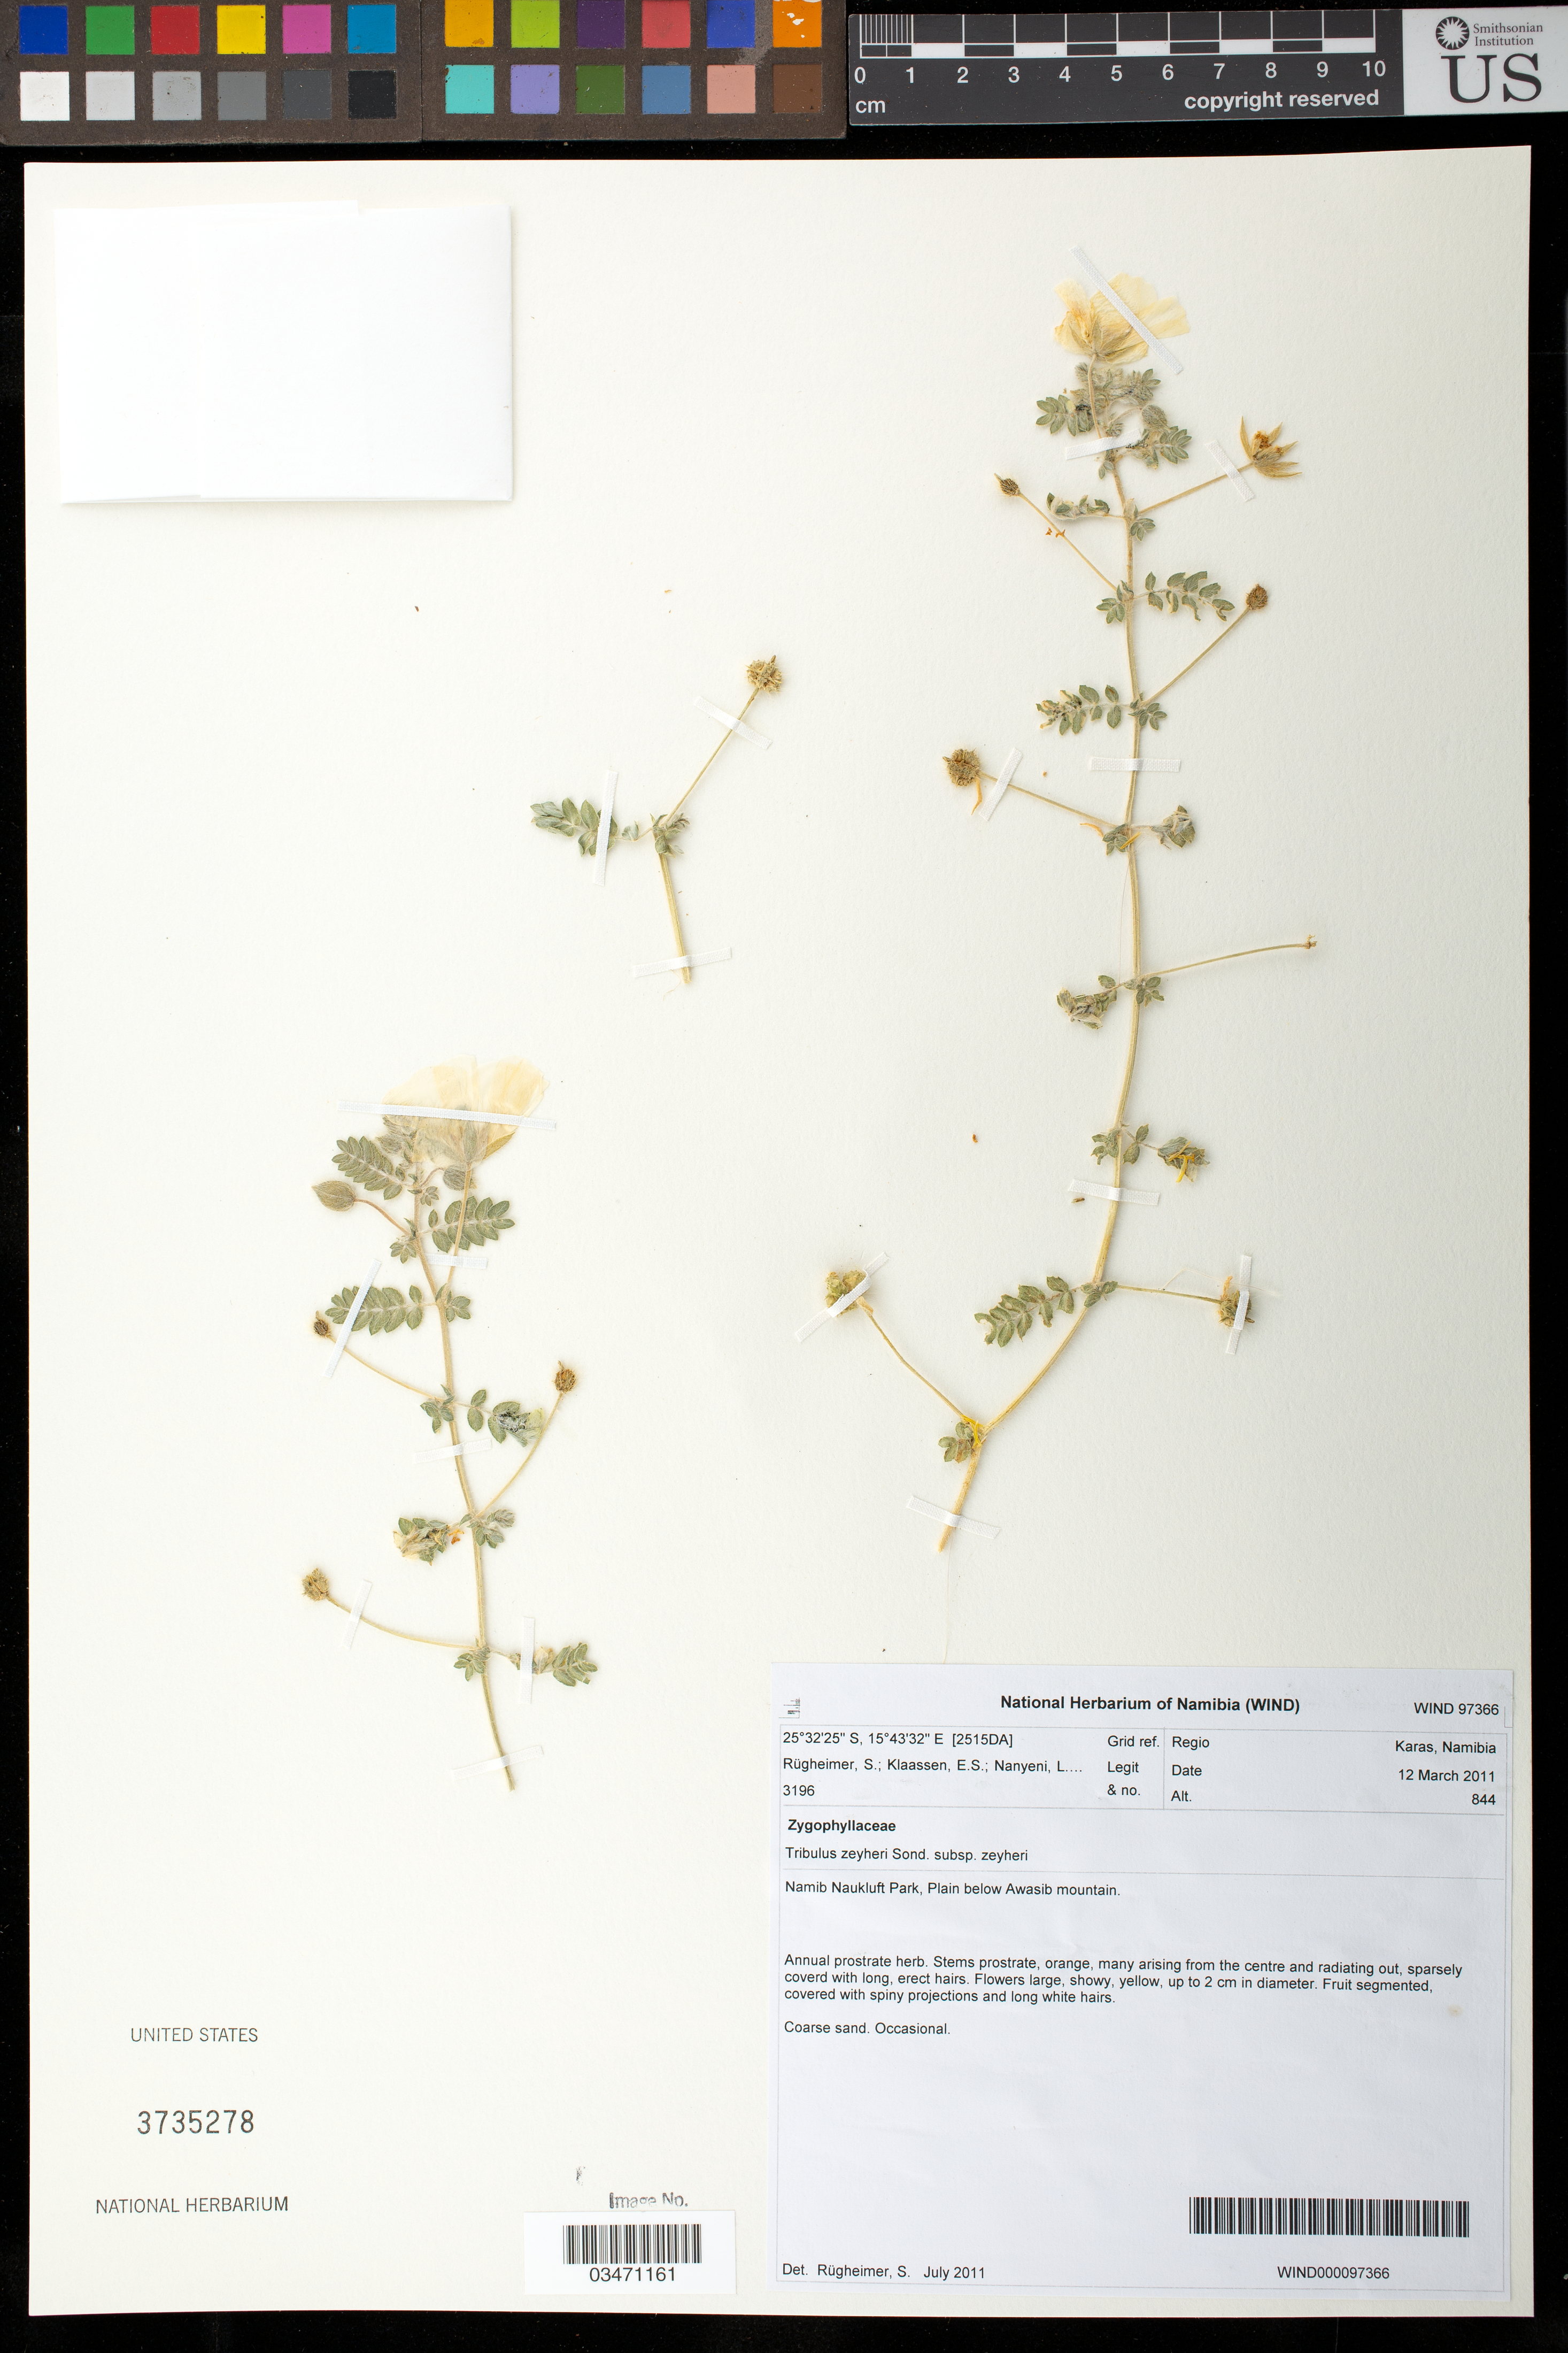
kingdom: Plantae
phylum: Tracheophyta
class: Magnoliopsida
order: Zygophyllales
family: Zygophyllaceae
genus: Tribulus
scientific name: Tribulus zeyheri subsp. zeyheri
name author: Sond.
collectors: S. Rugheimer, L. Nanyeni, E. S. Klaassen & L. Nanyeni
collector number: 3196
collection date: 2011-03-12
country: Namibia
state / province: Karas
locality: Namib Naukluft Park, Plain below Awasib mountain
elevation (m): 844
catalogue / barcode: US 3735278